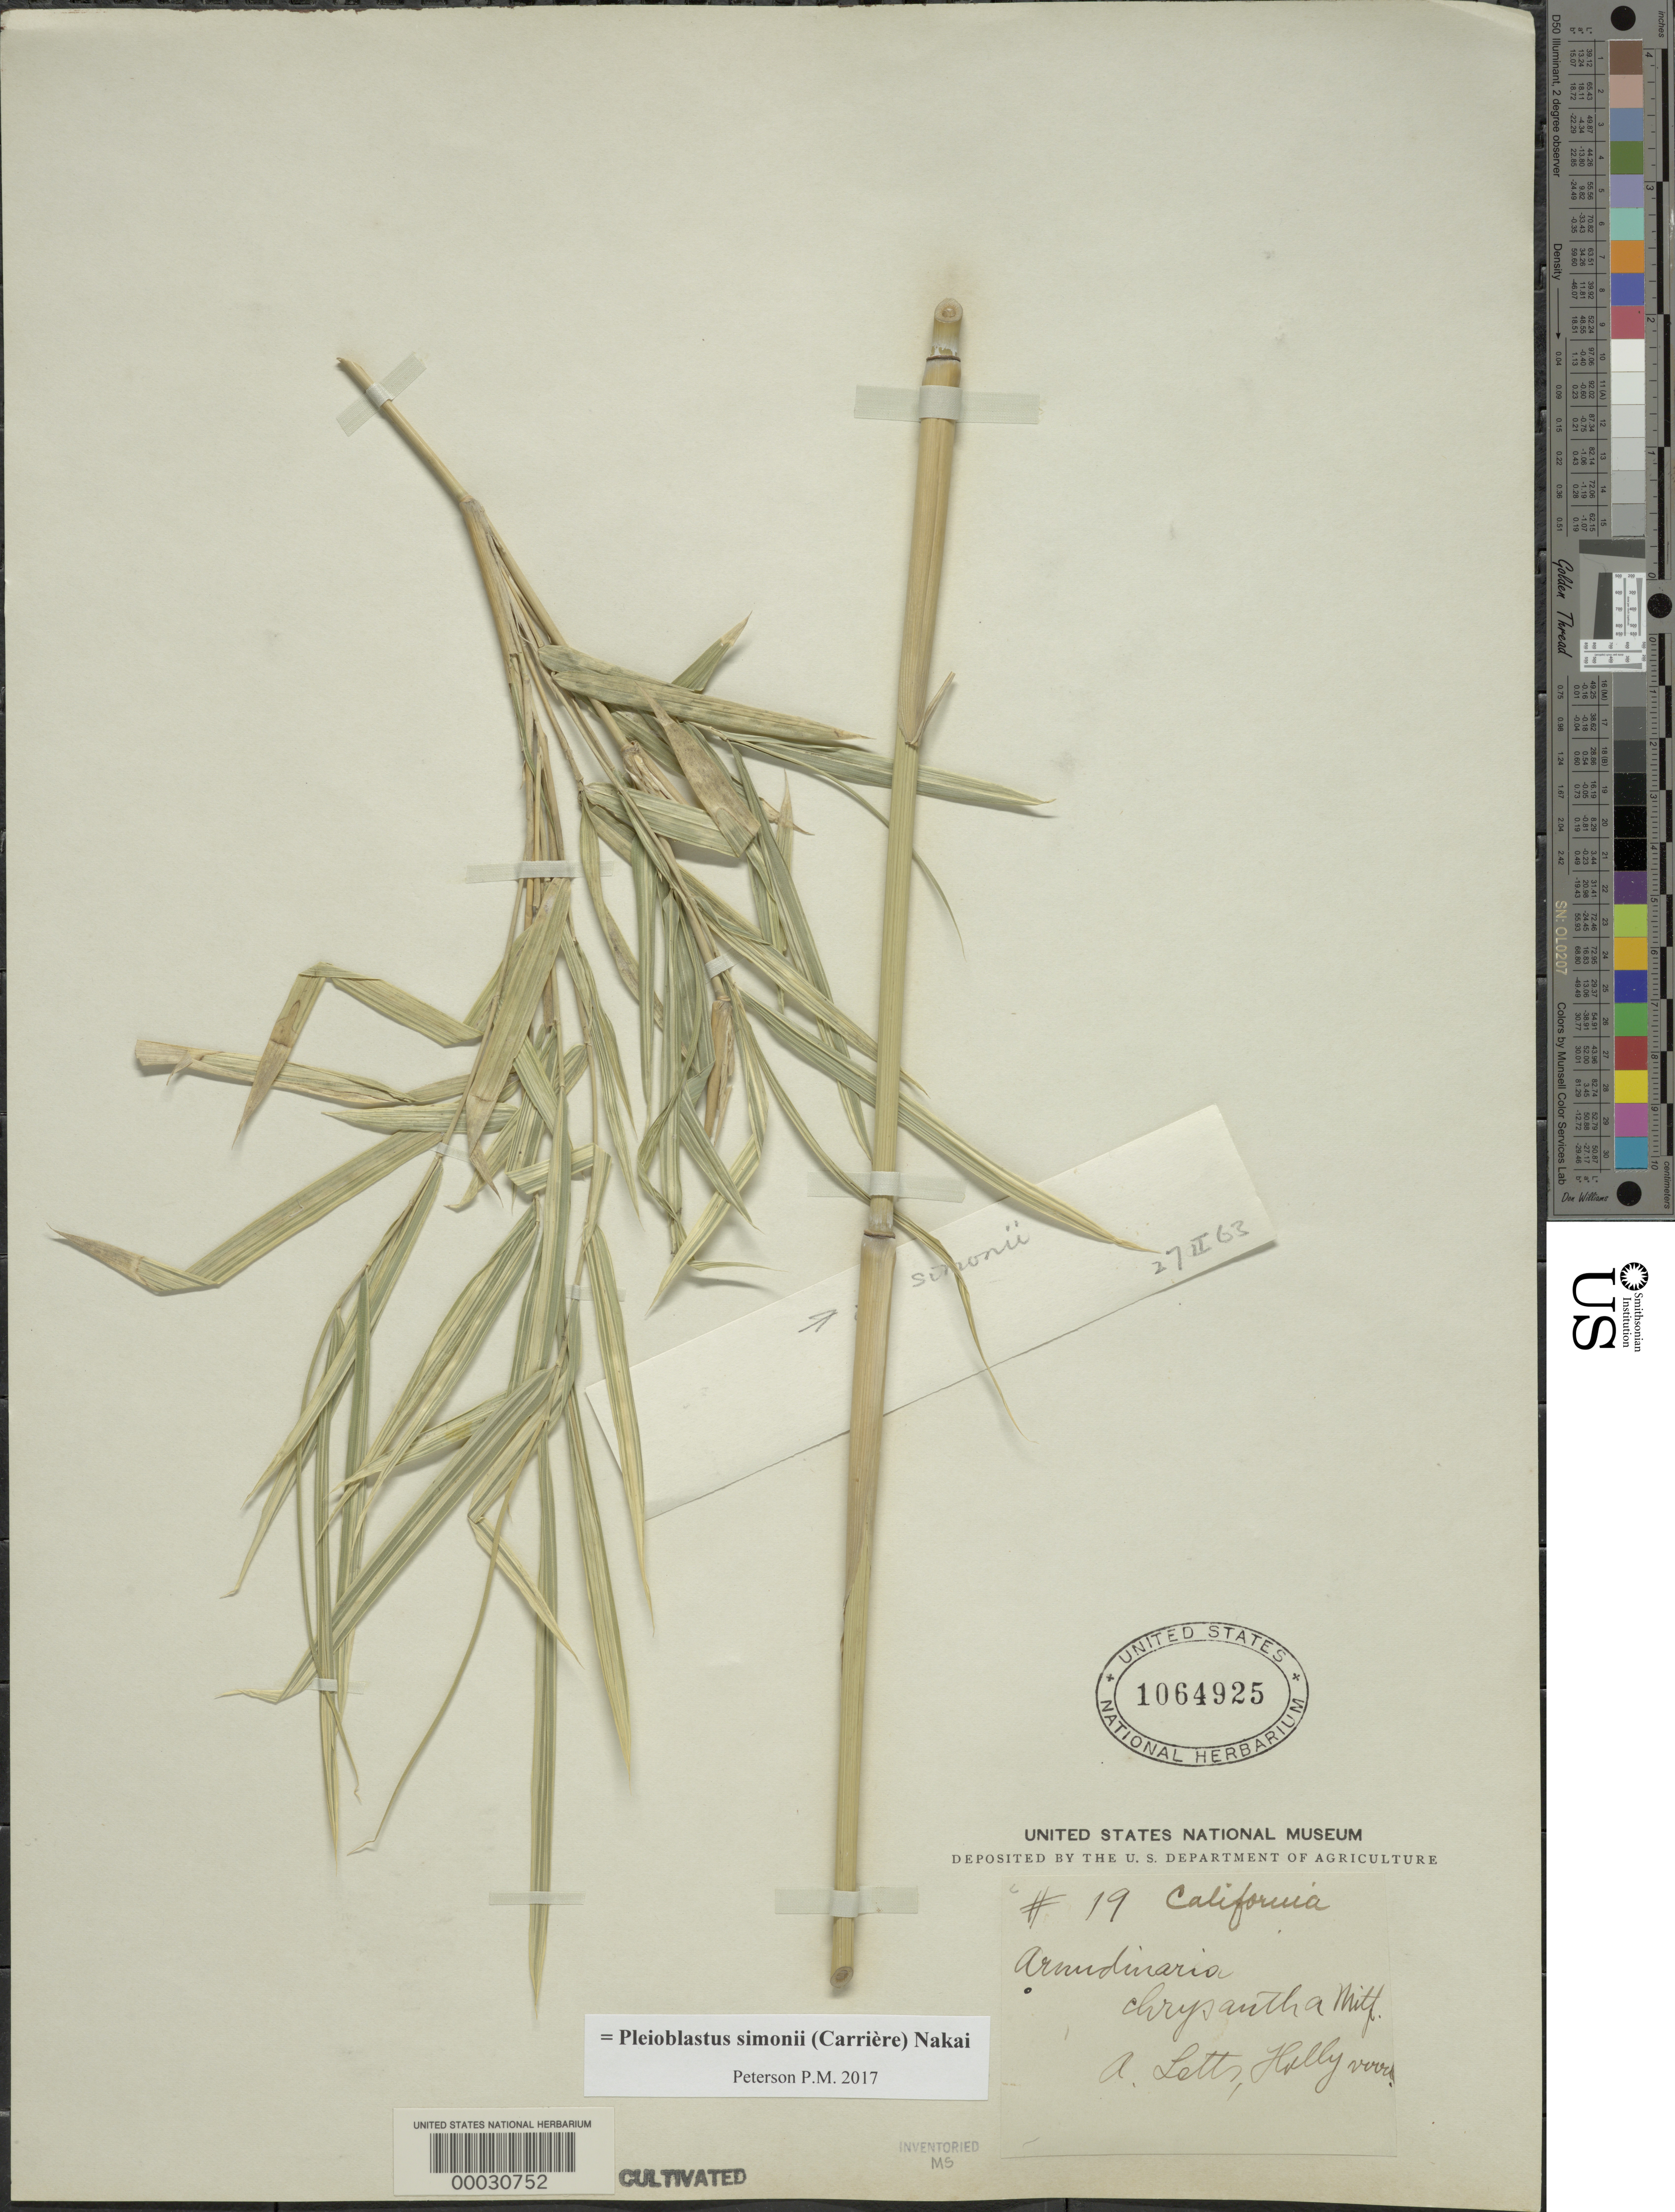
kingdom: Plantae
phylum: Tracheophyta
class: Liliopsida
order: Poales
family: Poaceae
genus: Pleioblastus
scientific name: Pleioblastus simonii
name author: (Carrière) Nakai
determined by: Poaceae Reorganization Project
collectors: A. Letts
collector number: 19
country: United States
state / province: California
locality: Hollywood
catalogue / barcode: US 1064925